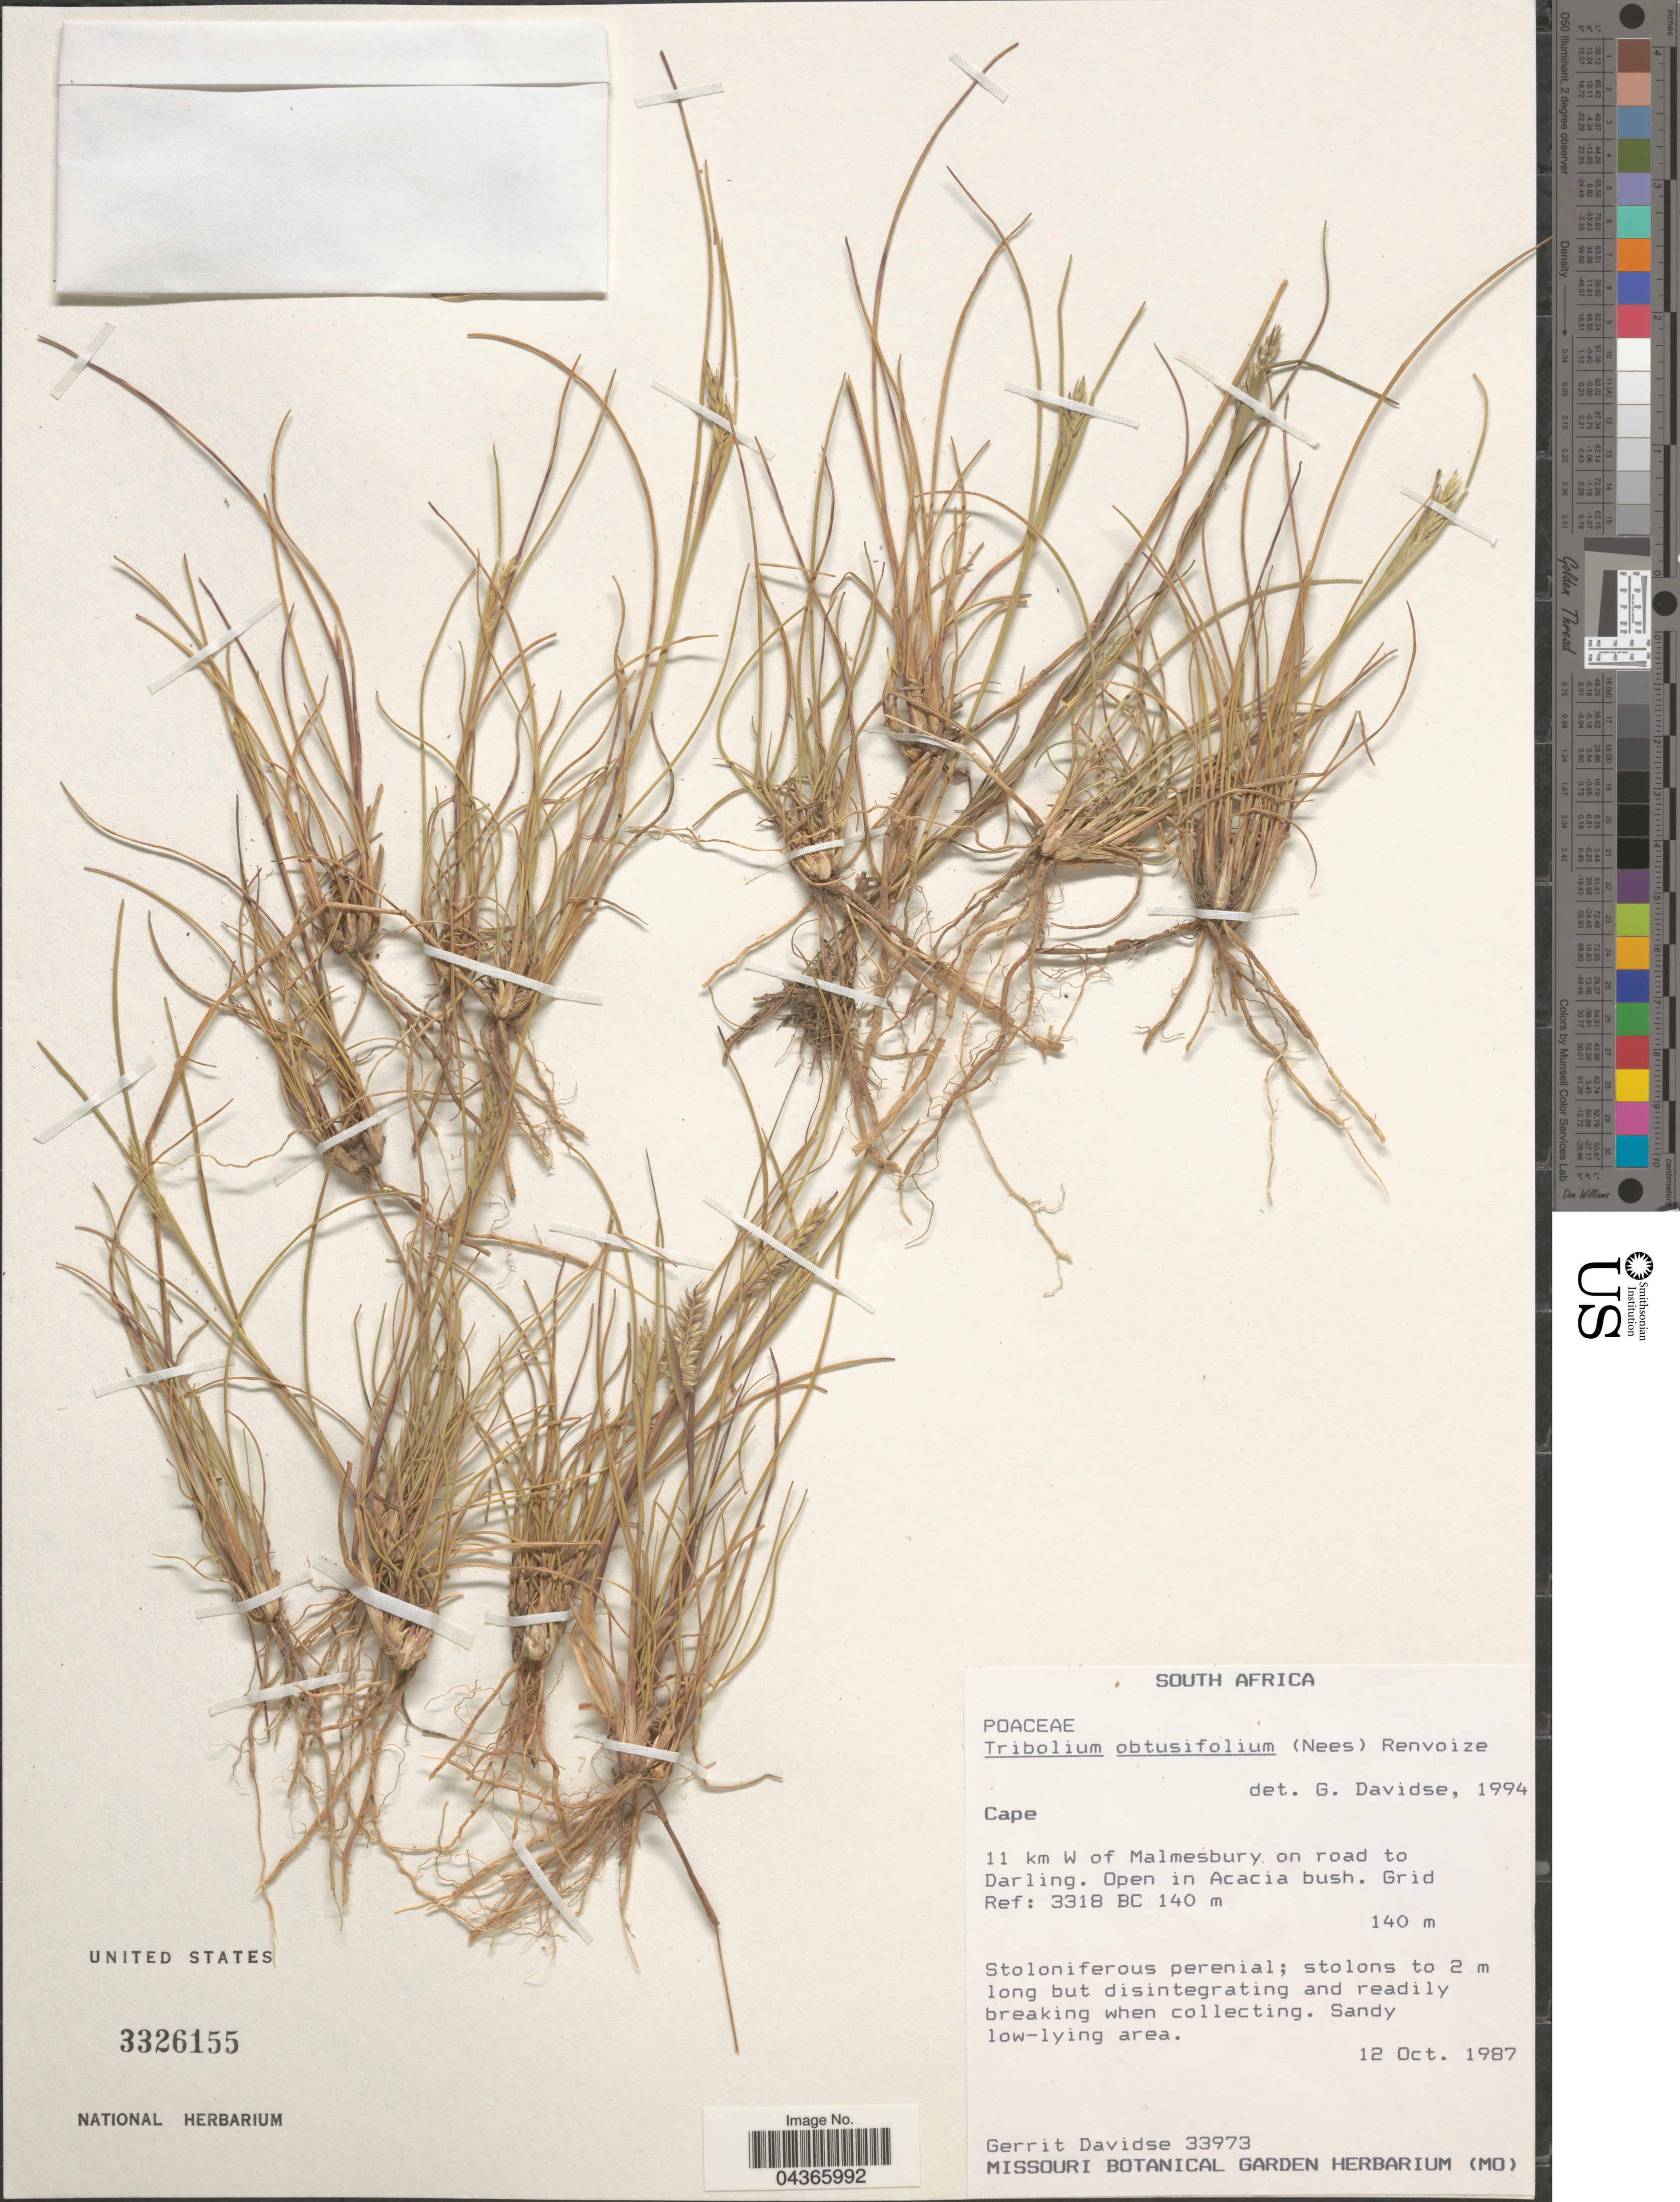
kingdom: Plantae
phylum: Tracheophyta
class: Liliopsida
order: Poales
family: Poaceae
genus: Tribolium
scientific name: Tribolium obtusifolium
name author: (Nees) Renvoize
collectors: G. Davidse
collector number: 33973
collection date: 1987-10-12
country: South Africa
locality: Cape. 11 km W of Malmesbury on road to Darling. Grid Ref: 3318 BC.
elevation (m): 140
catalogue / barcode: US 3326155